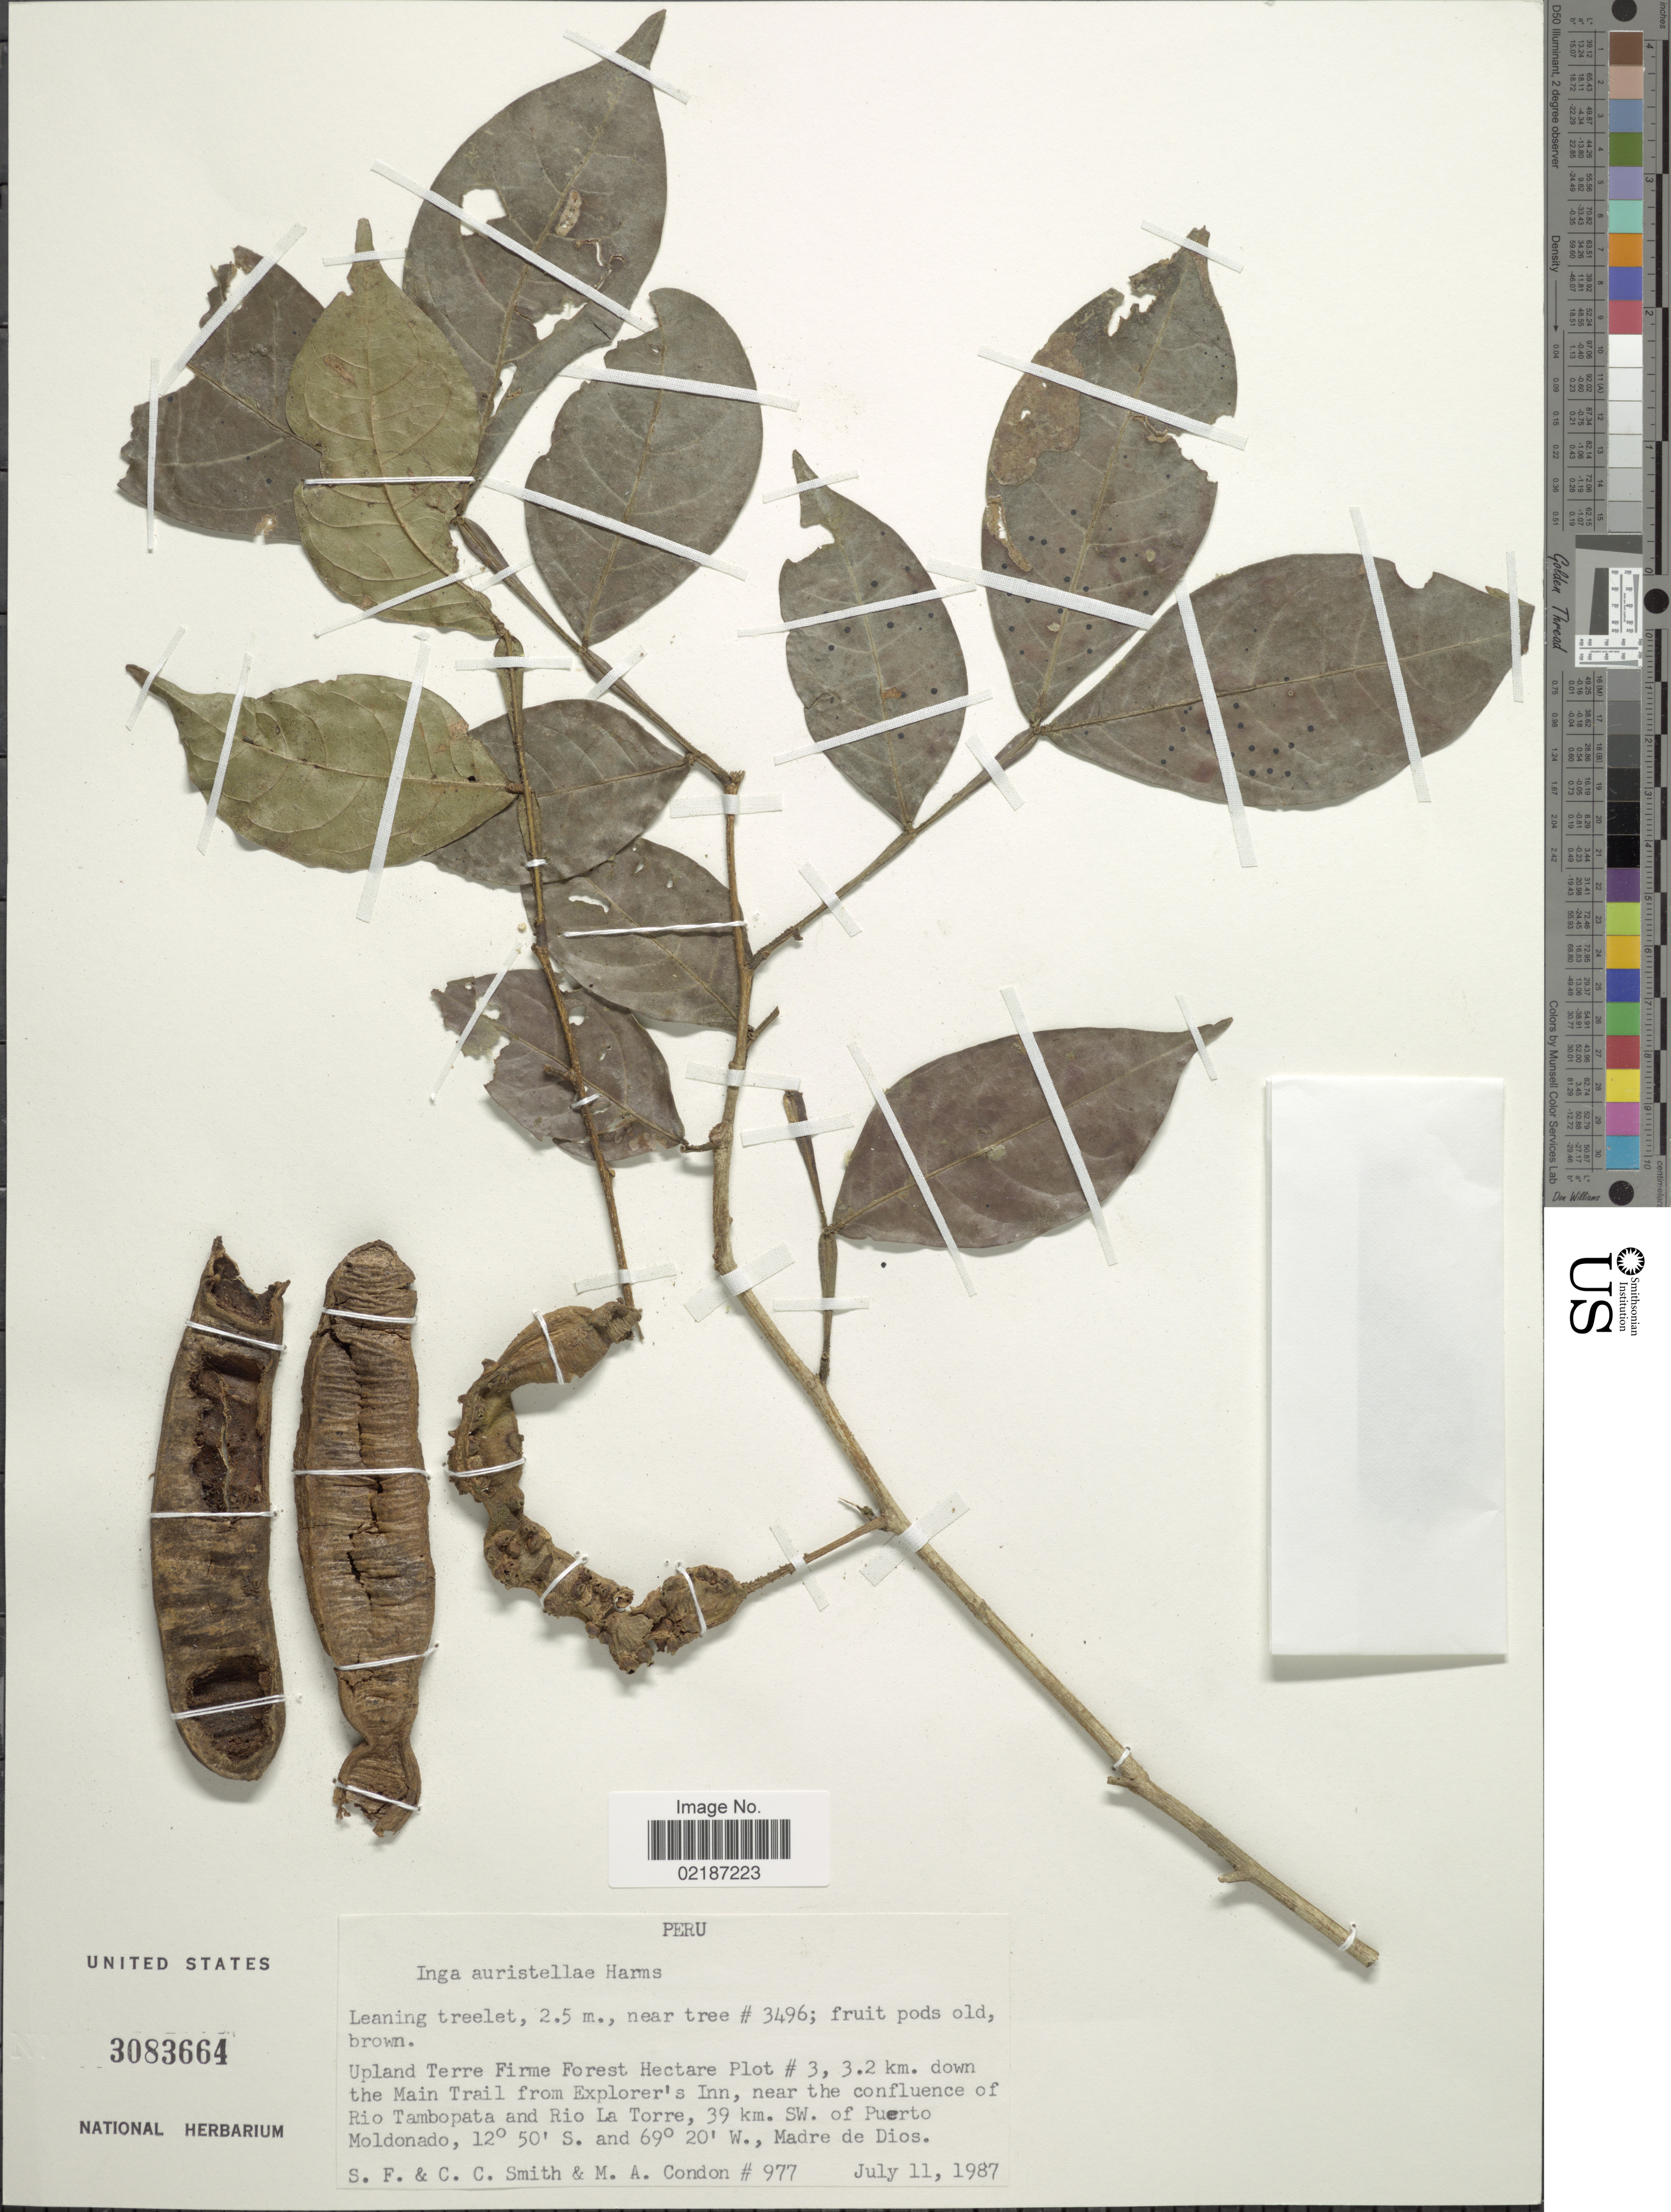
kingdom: Plantae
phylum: Tracheophyta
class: Magnoliopsida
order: Fabales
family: Fabaceae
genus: Inga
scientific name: Inga auristellae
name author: Harms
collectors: S.F. Smith, C. C. Smith & M. Condon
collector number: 977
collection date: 1987-07-11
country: Peru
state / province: Madre de Dios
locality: Upland Terre Firme Forest Hectare Plot #3, 3.2 km. down the Main Trail from Explorer's Inn, near the confluence of Rio Tambopata and Rio La Torre, 39 km. SW. of Puerto Moldonado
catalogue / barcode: US 3083664